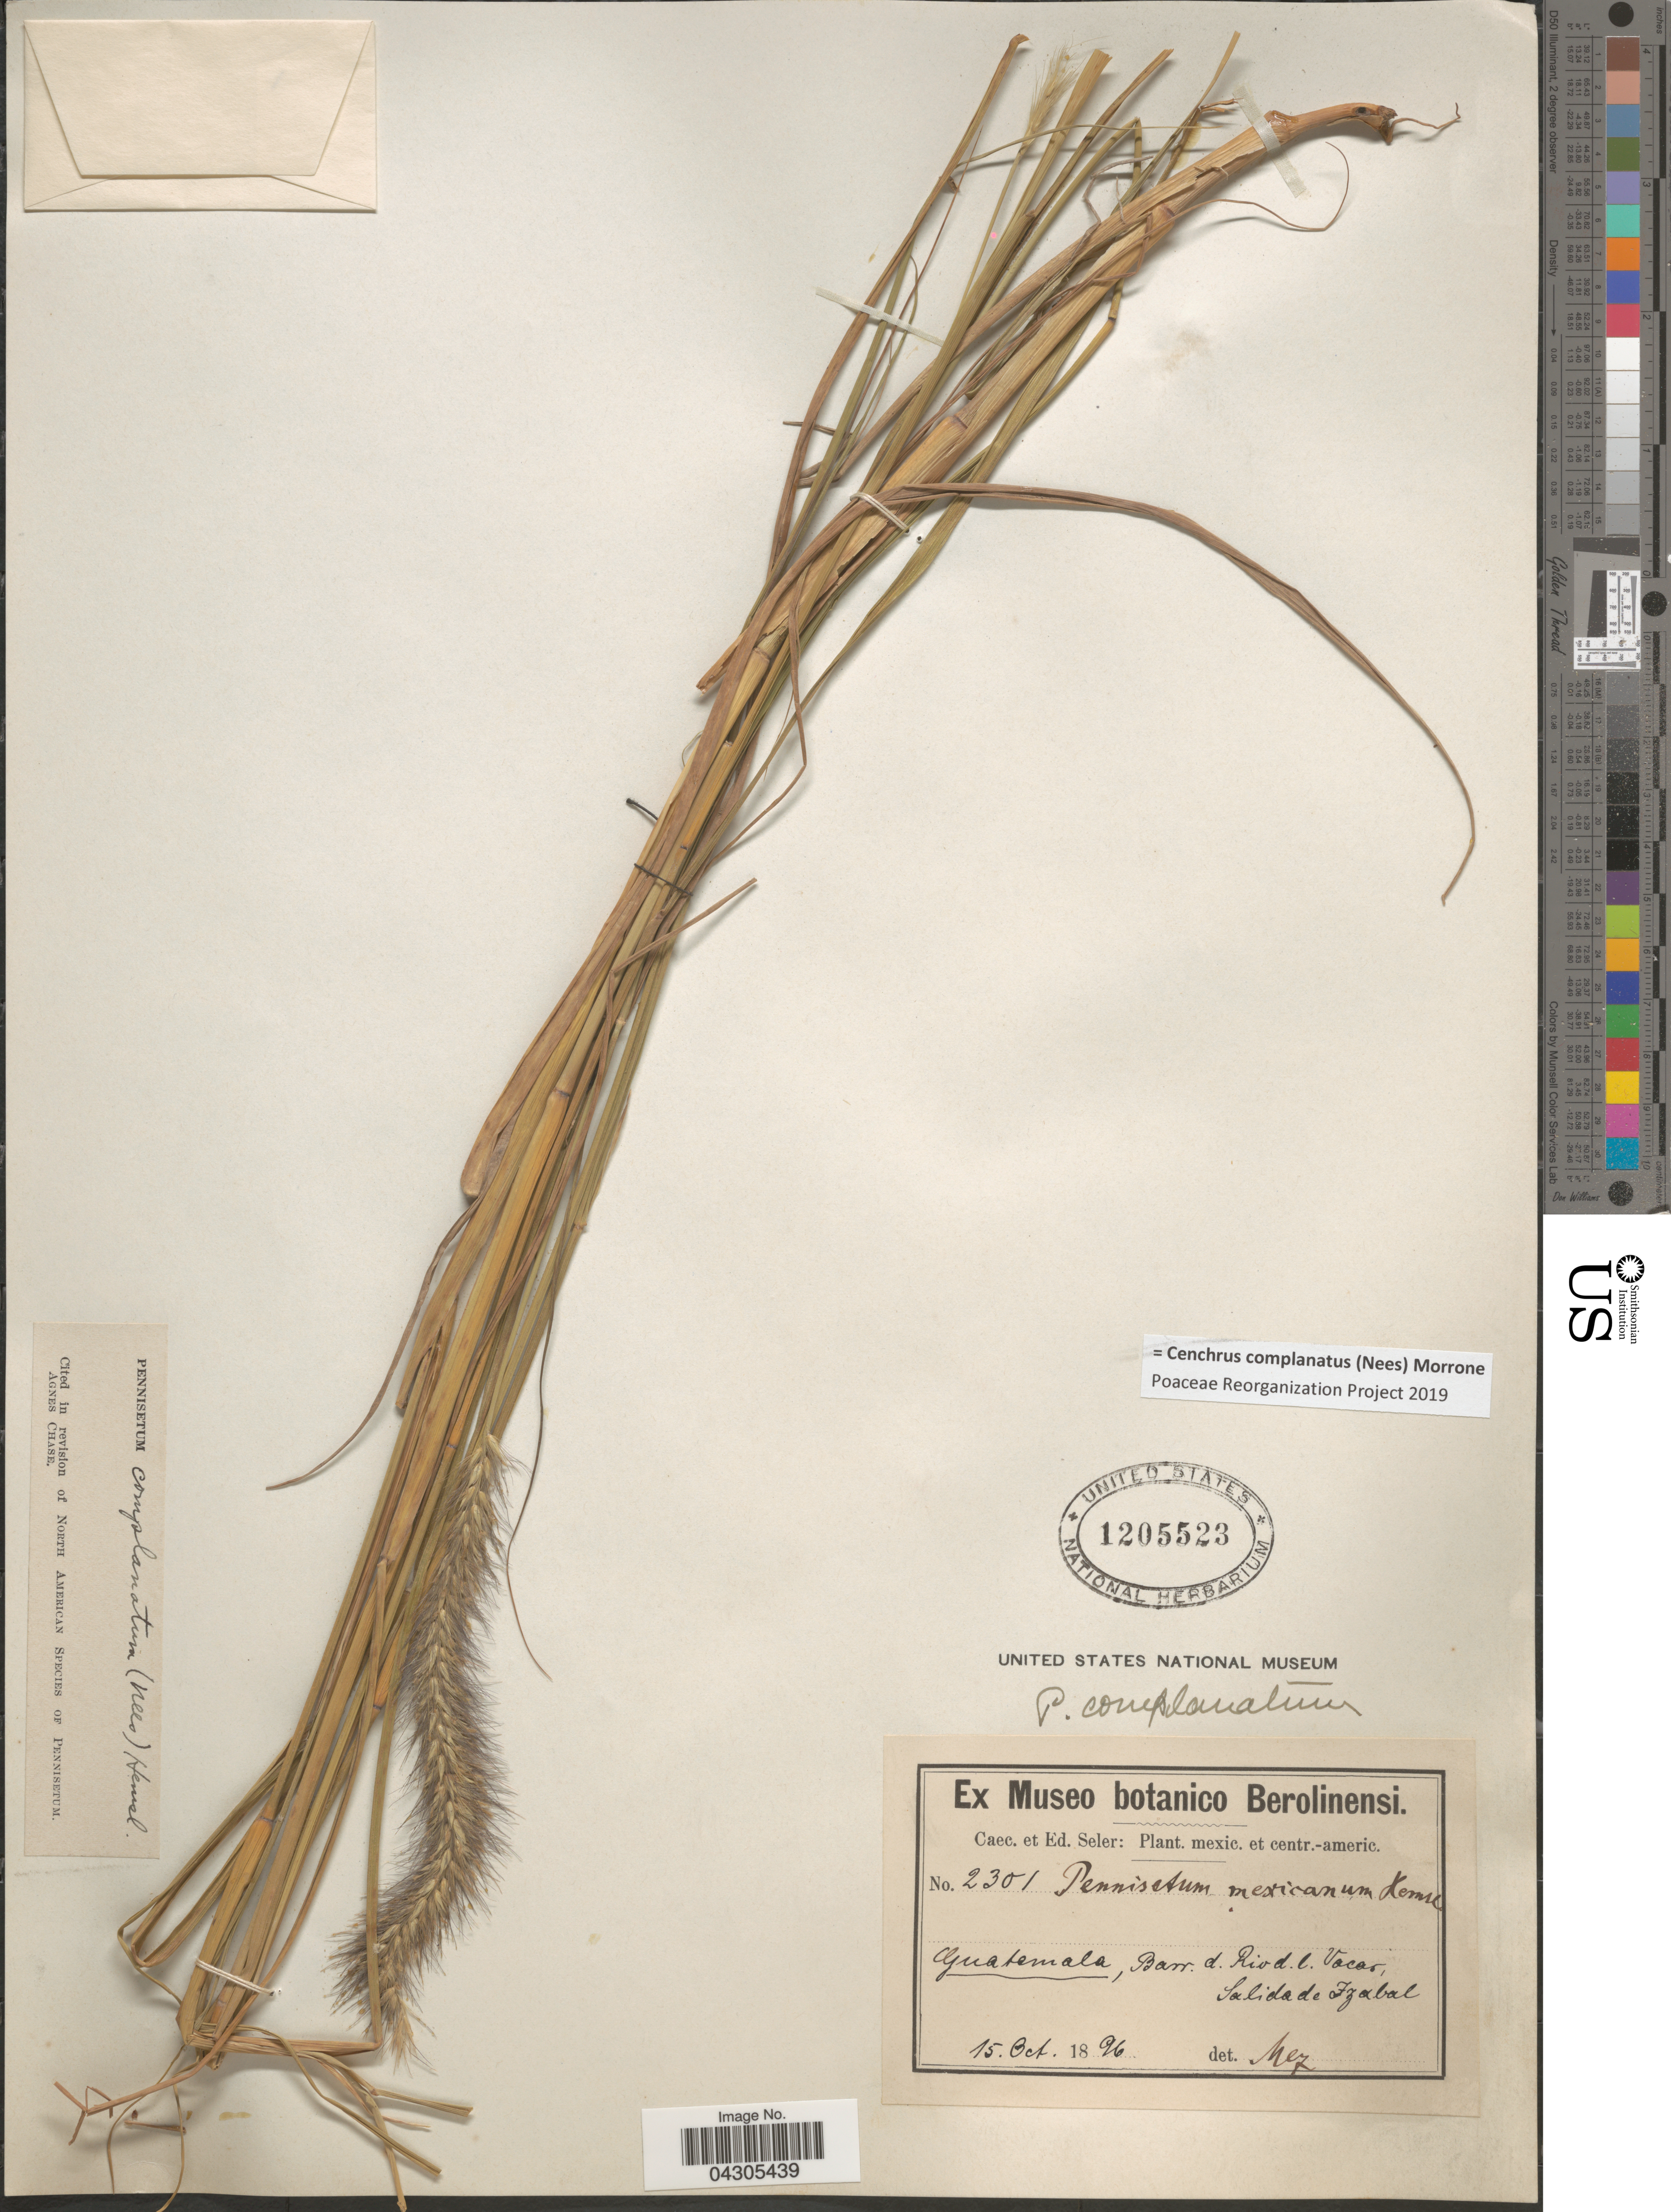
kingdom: Plantae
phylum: Tracheophyta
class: Liliopsida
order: Poales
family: Poaceae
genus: Cenchrus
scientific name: Cenchrus complanatus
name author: (Nees) Morrone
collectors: C. Seler & E. G. Seler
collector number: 2301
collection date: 1896-10-15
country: Guatemala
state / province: Izabal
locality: Mexic. et centr.-americ. Barr. d. Rio d. l. Vacas, Salida de Izabal.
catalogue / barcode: US 1205523